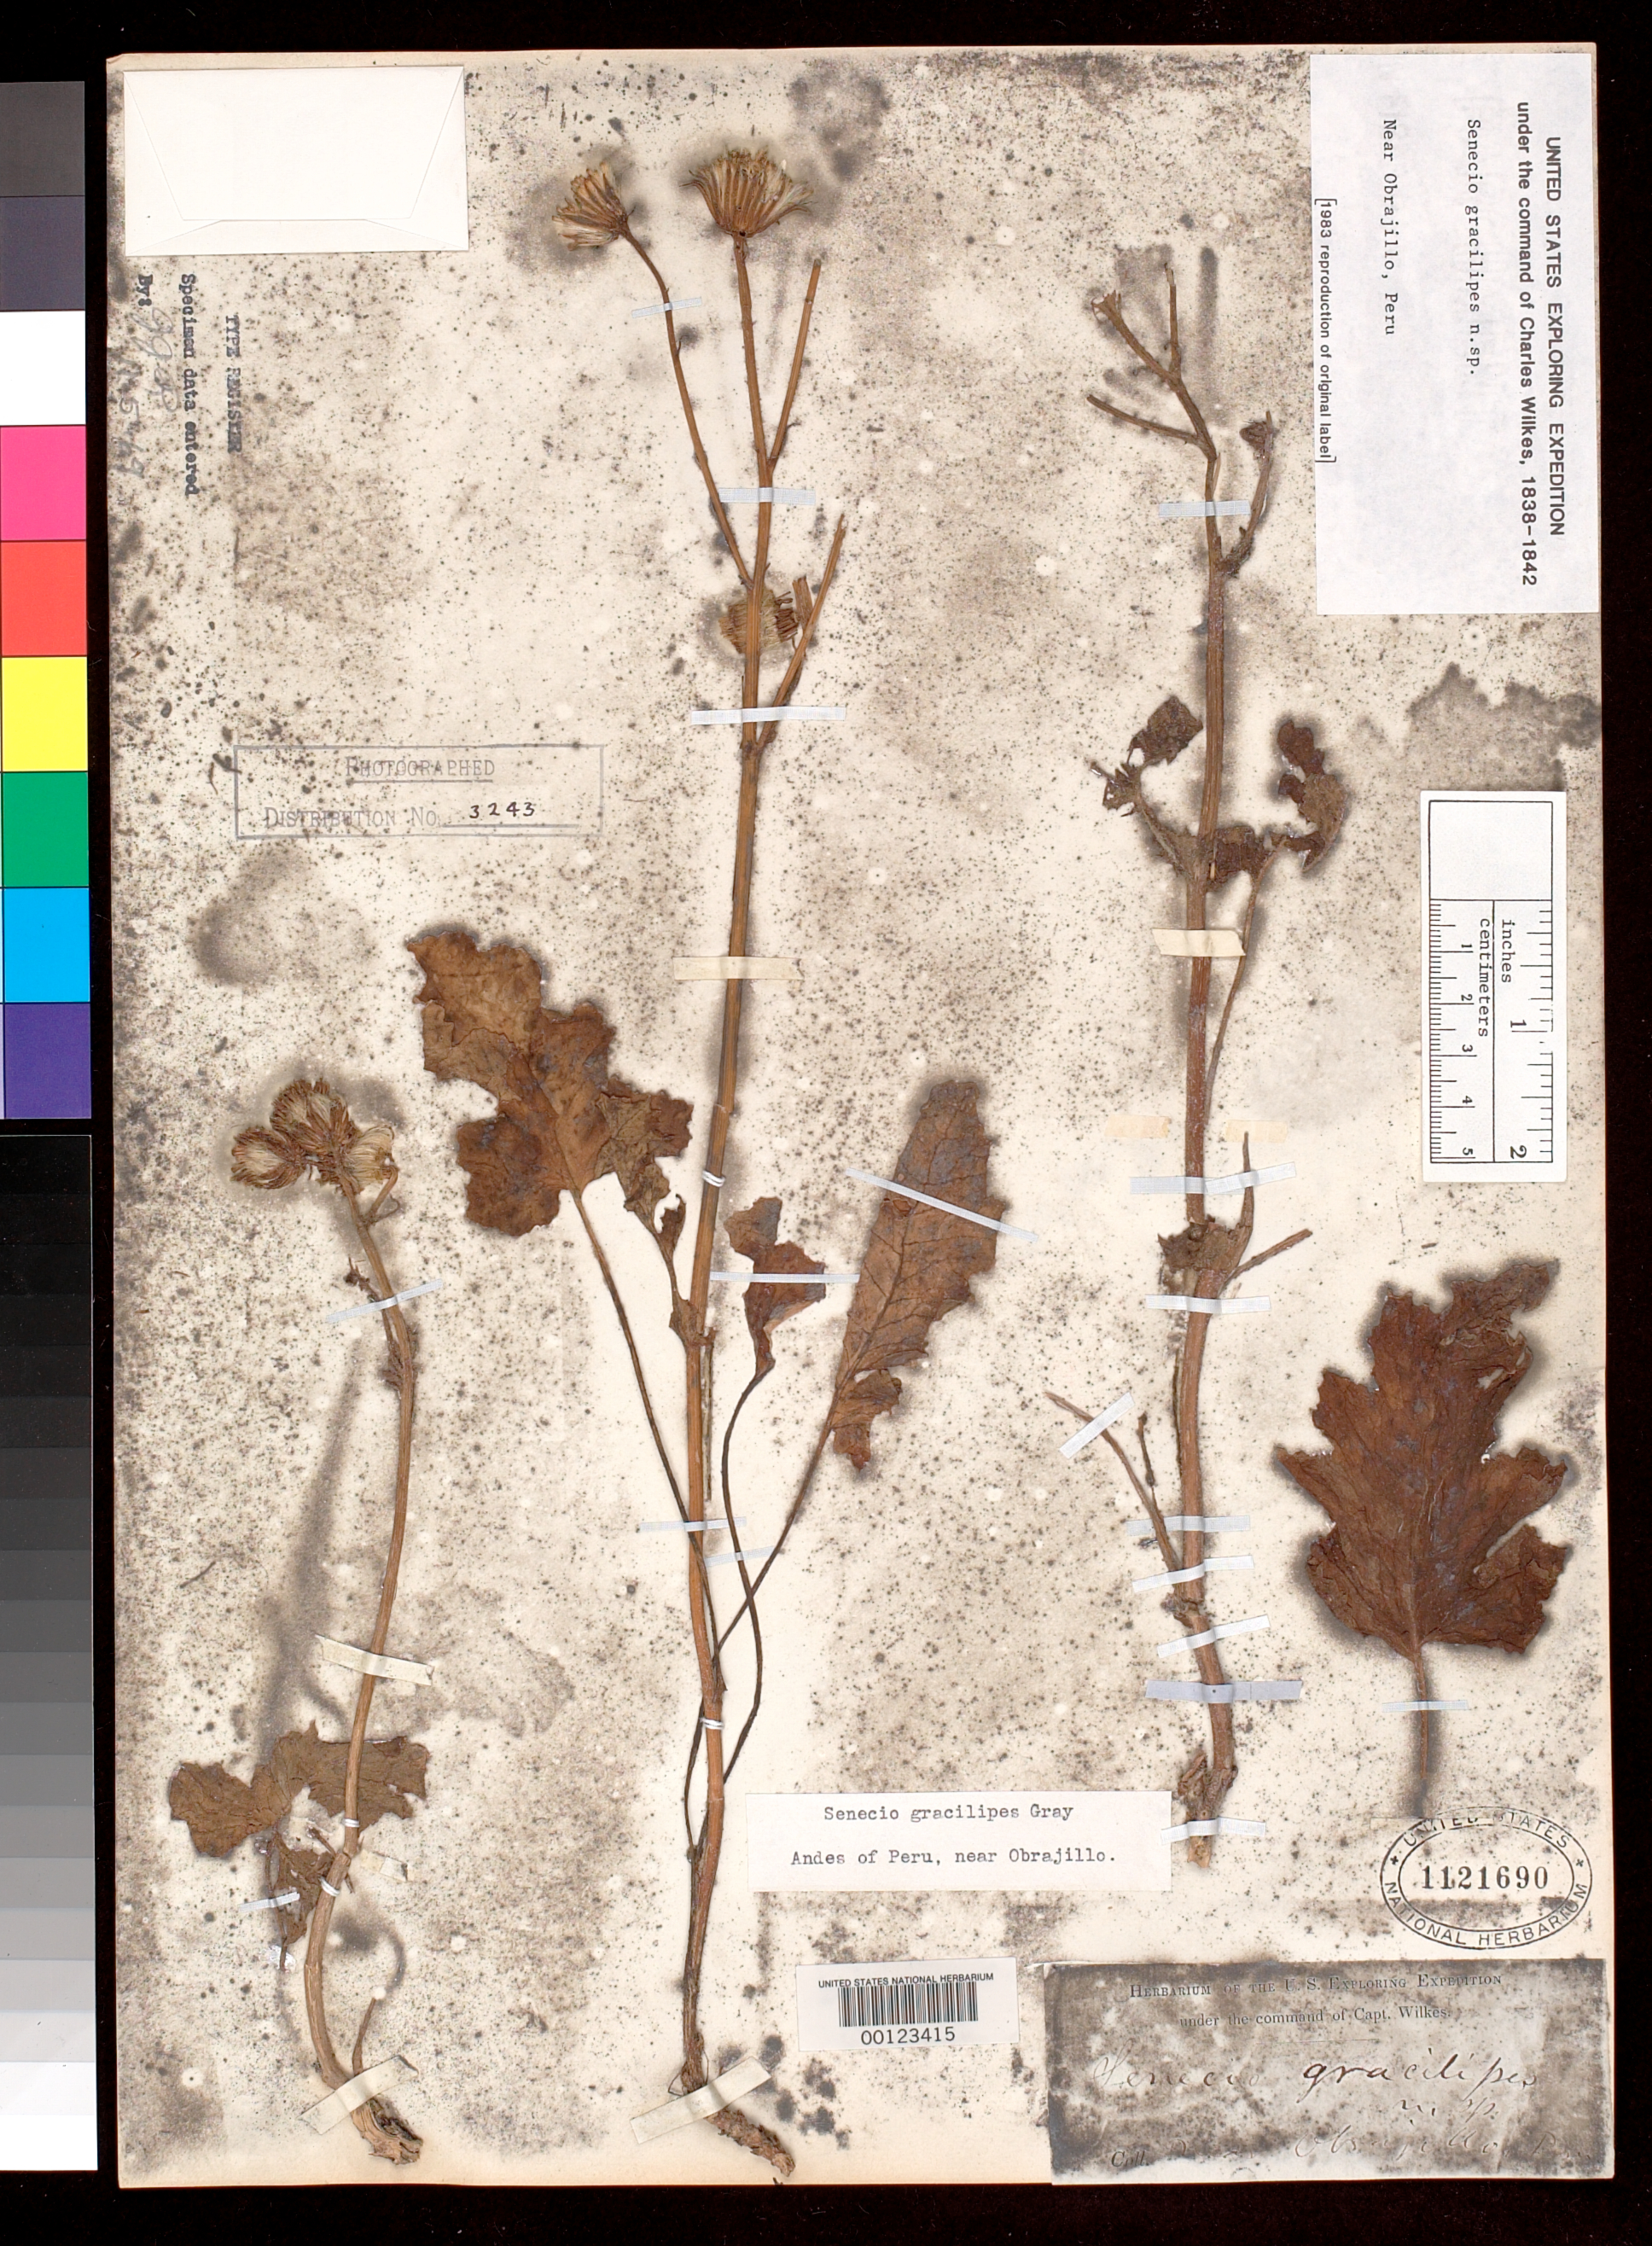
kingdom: Plantae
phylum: Tracheophyta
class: Magnoliopsida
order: Asterales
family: Asteraceae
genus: Senecio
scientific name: Senecio gracilipes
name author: A. Gray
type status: Holotype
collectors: Wilkes Explor. Exped.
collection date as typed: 1838 to -- --- 1842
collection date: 1838/1842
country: Peru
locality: near Obrajillo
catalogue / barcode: US 1121960